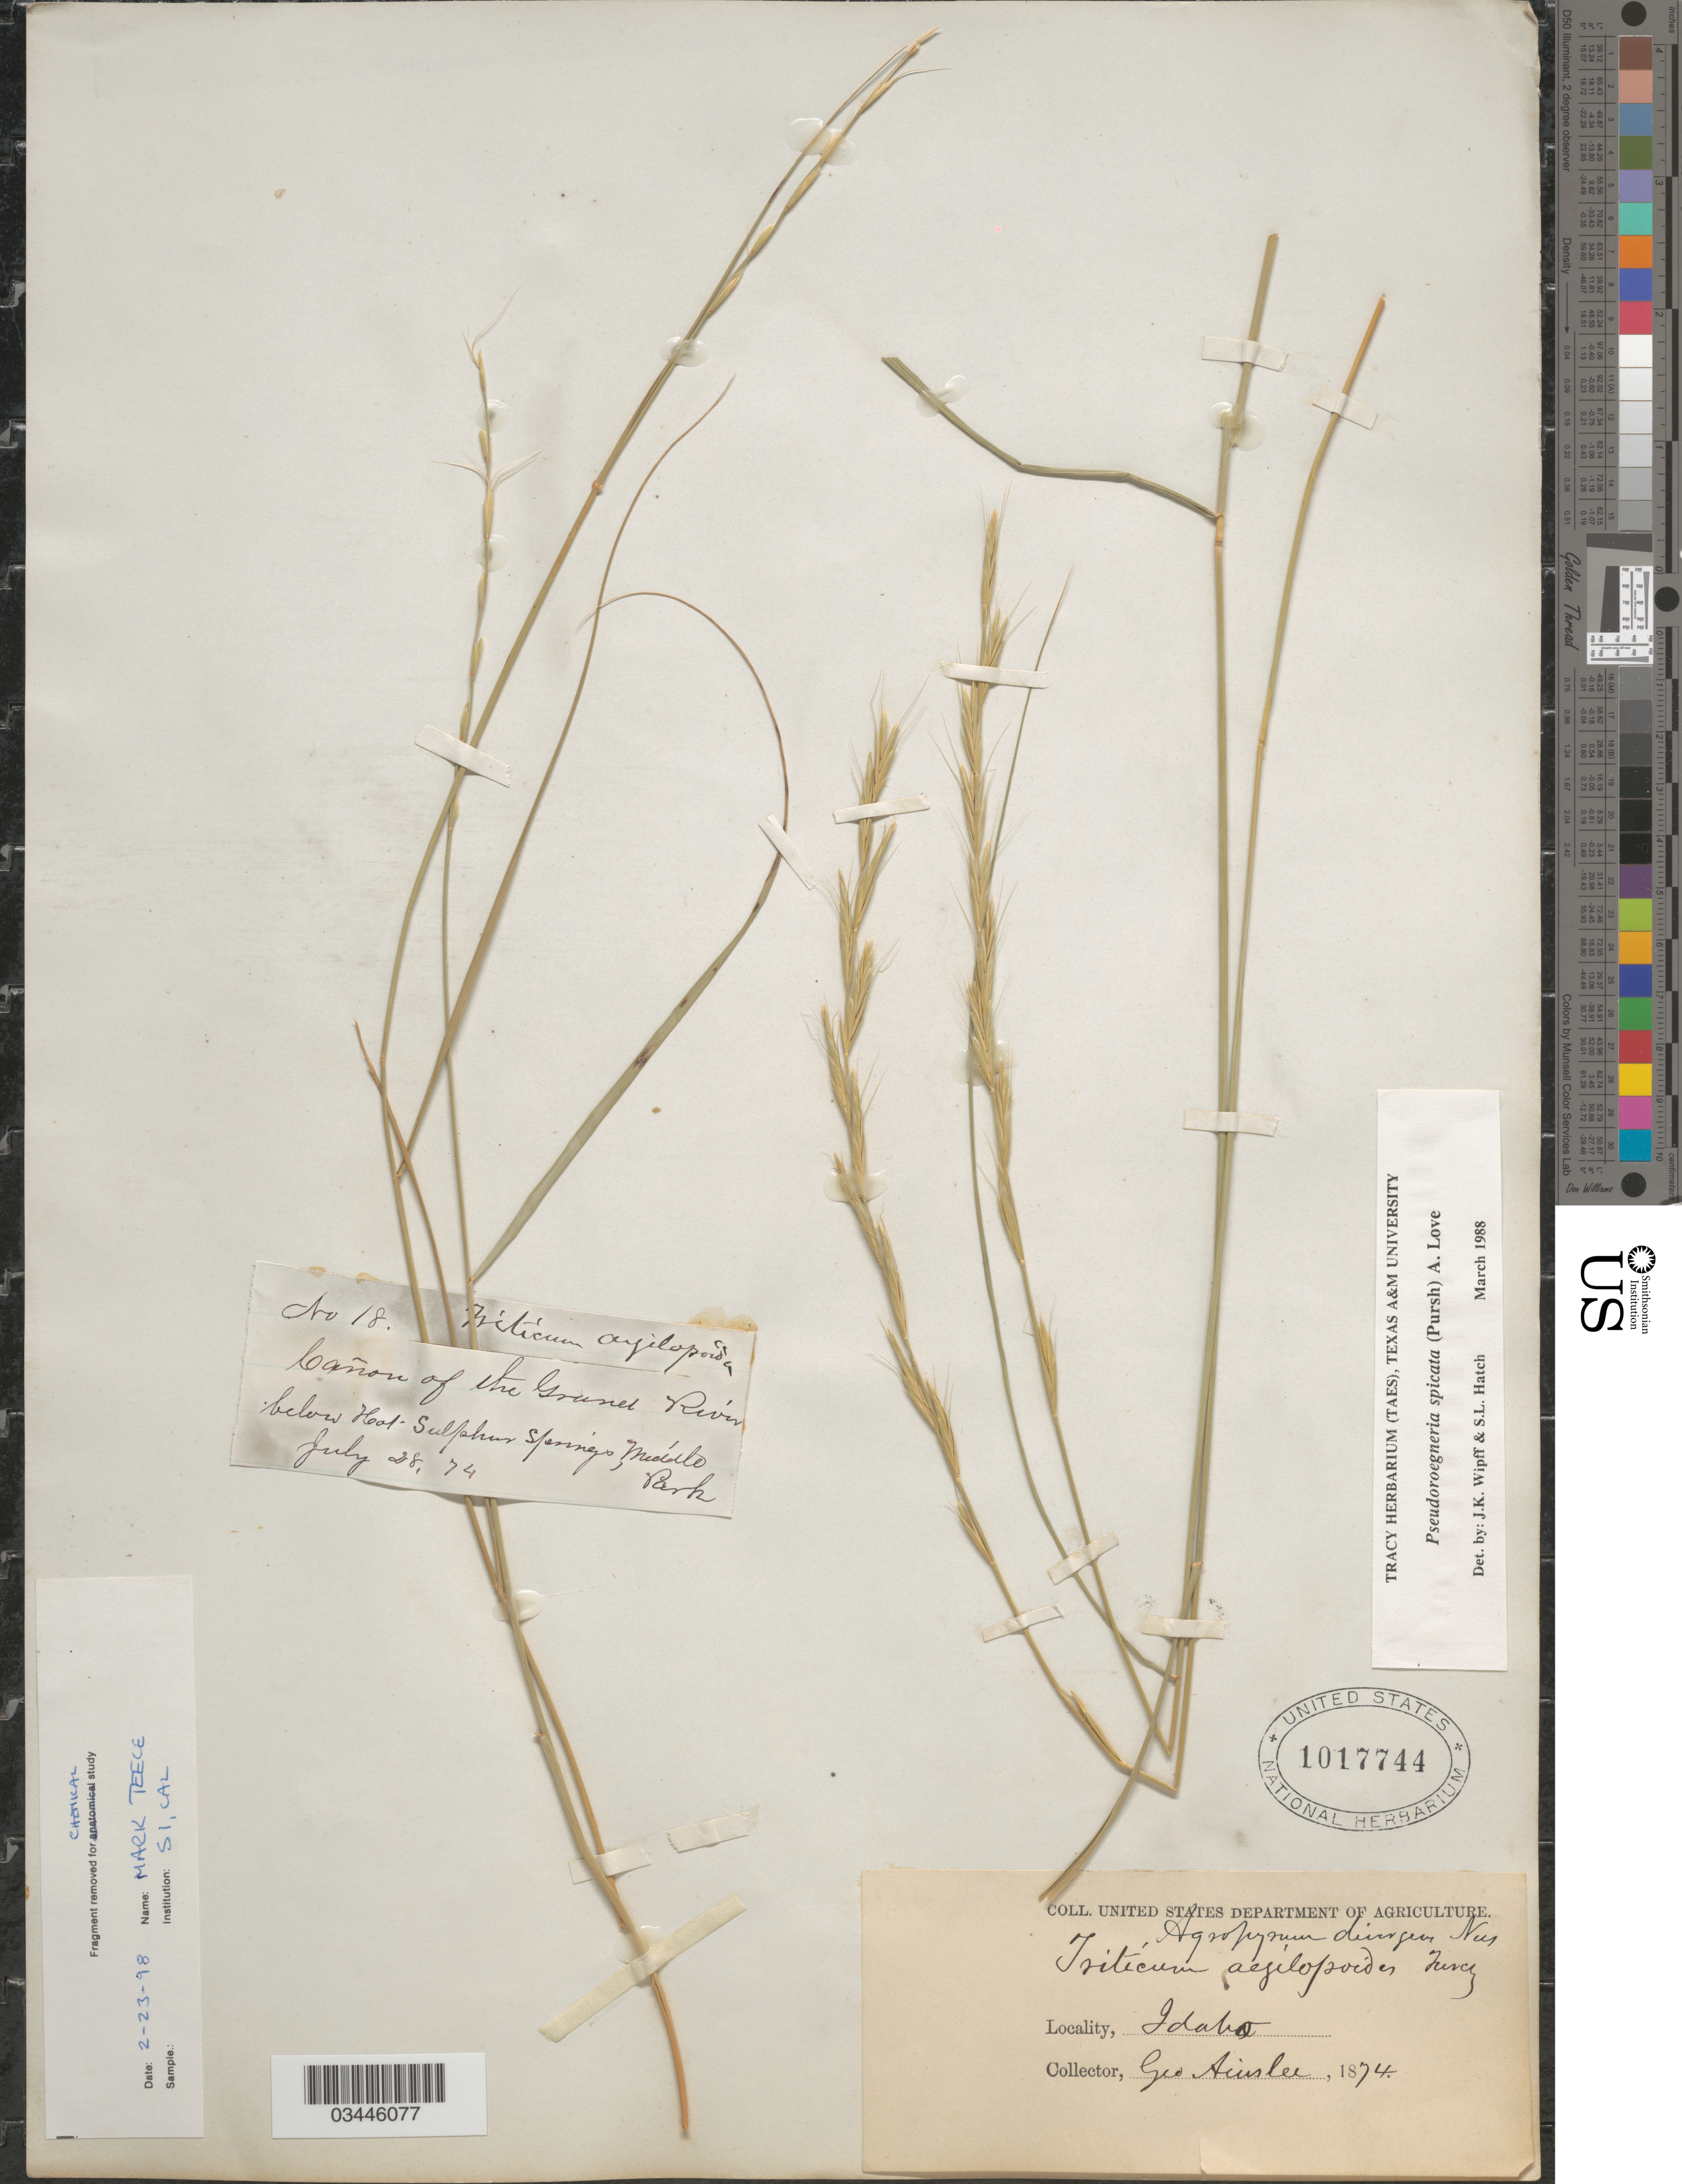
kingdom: Plantae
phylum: Tracheophyta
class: Liliopsida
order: Poales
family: Poaceae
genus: Pseudoroegneria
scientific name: Pseudoroegneria spicata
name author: (Pursh) Á. Löve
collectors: G. Ainslee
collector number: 18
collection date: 1874-07-28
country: United States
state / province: Idaho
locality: Cañon of the Grand River below Hot Sulphur Springs, Middle Park.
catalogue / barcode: US 1017744